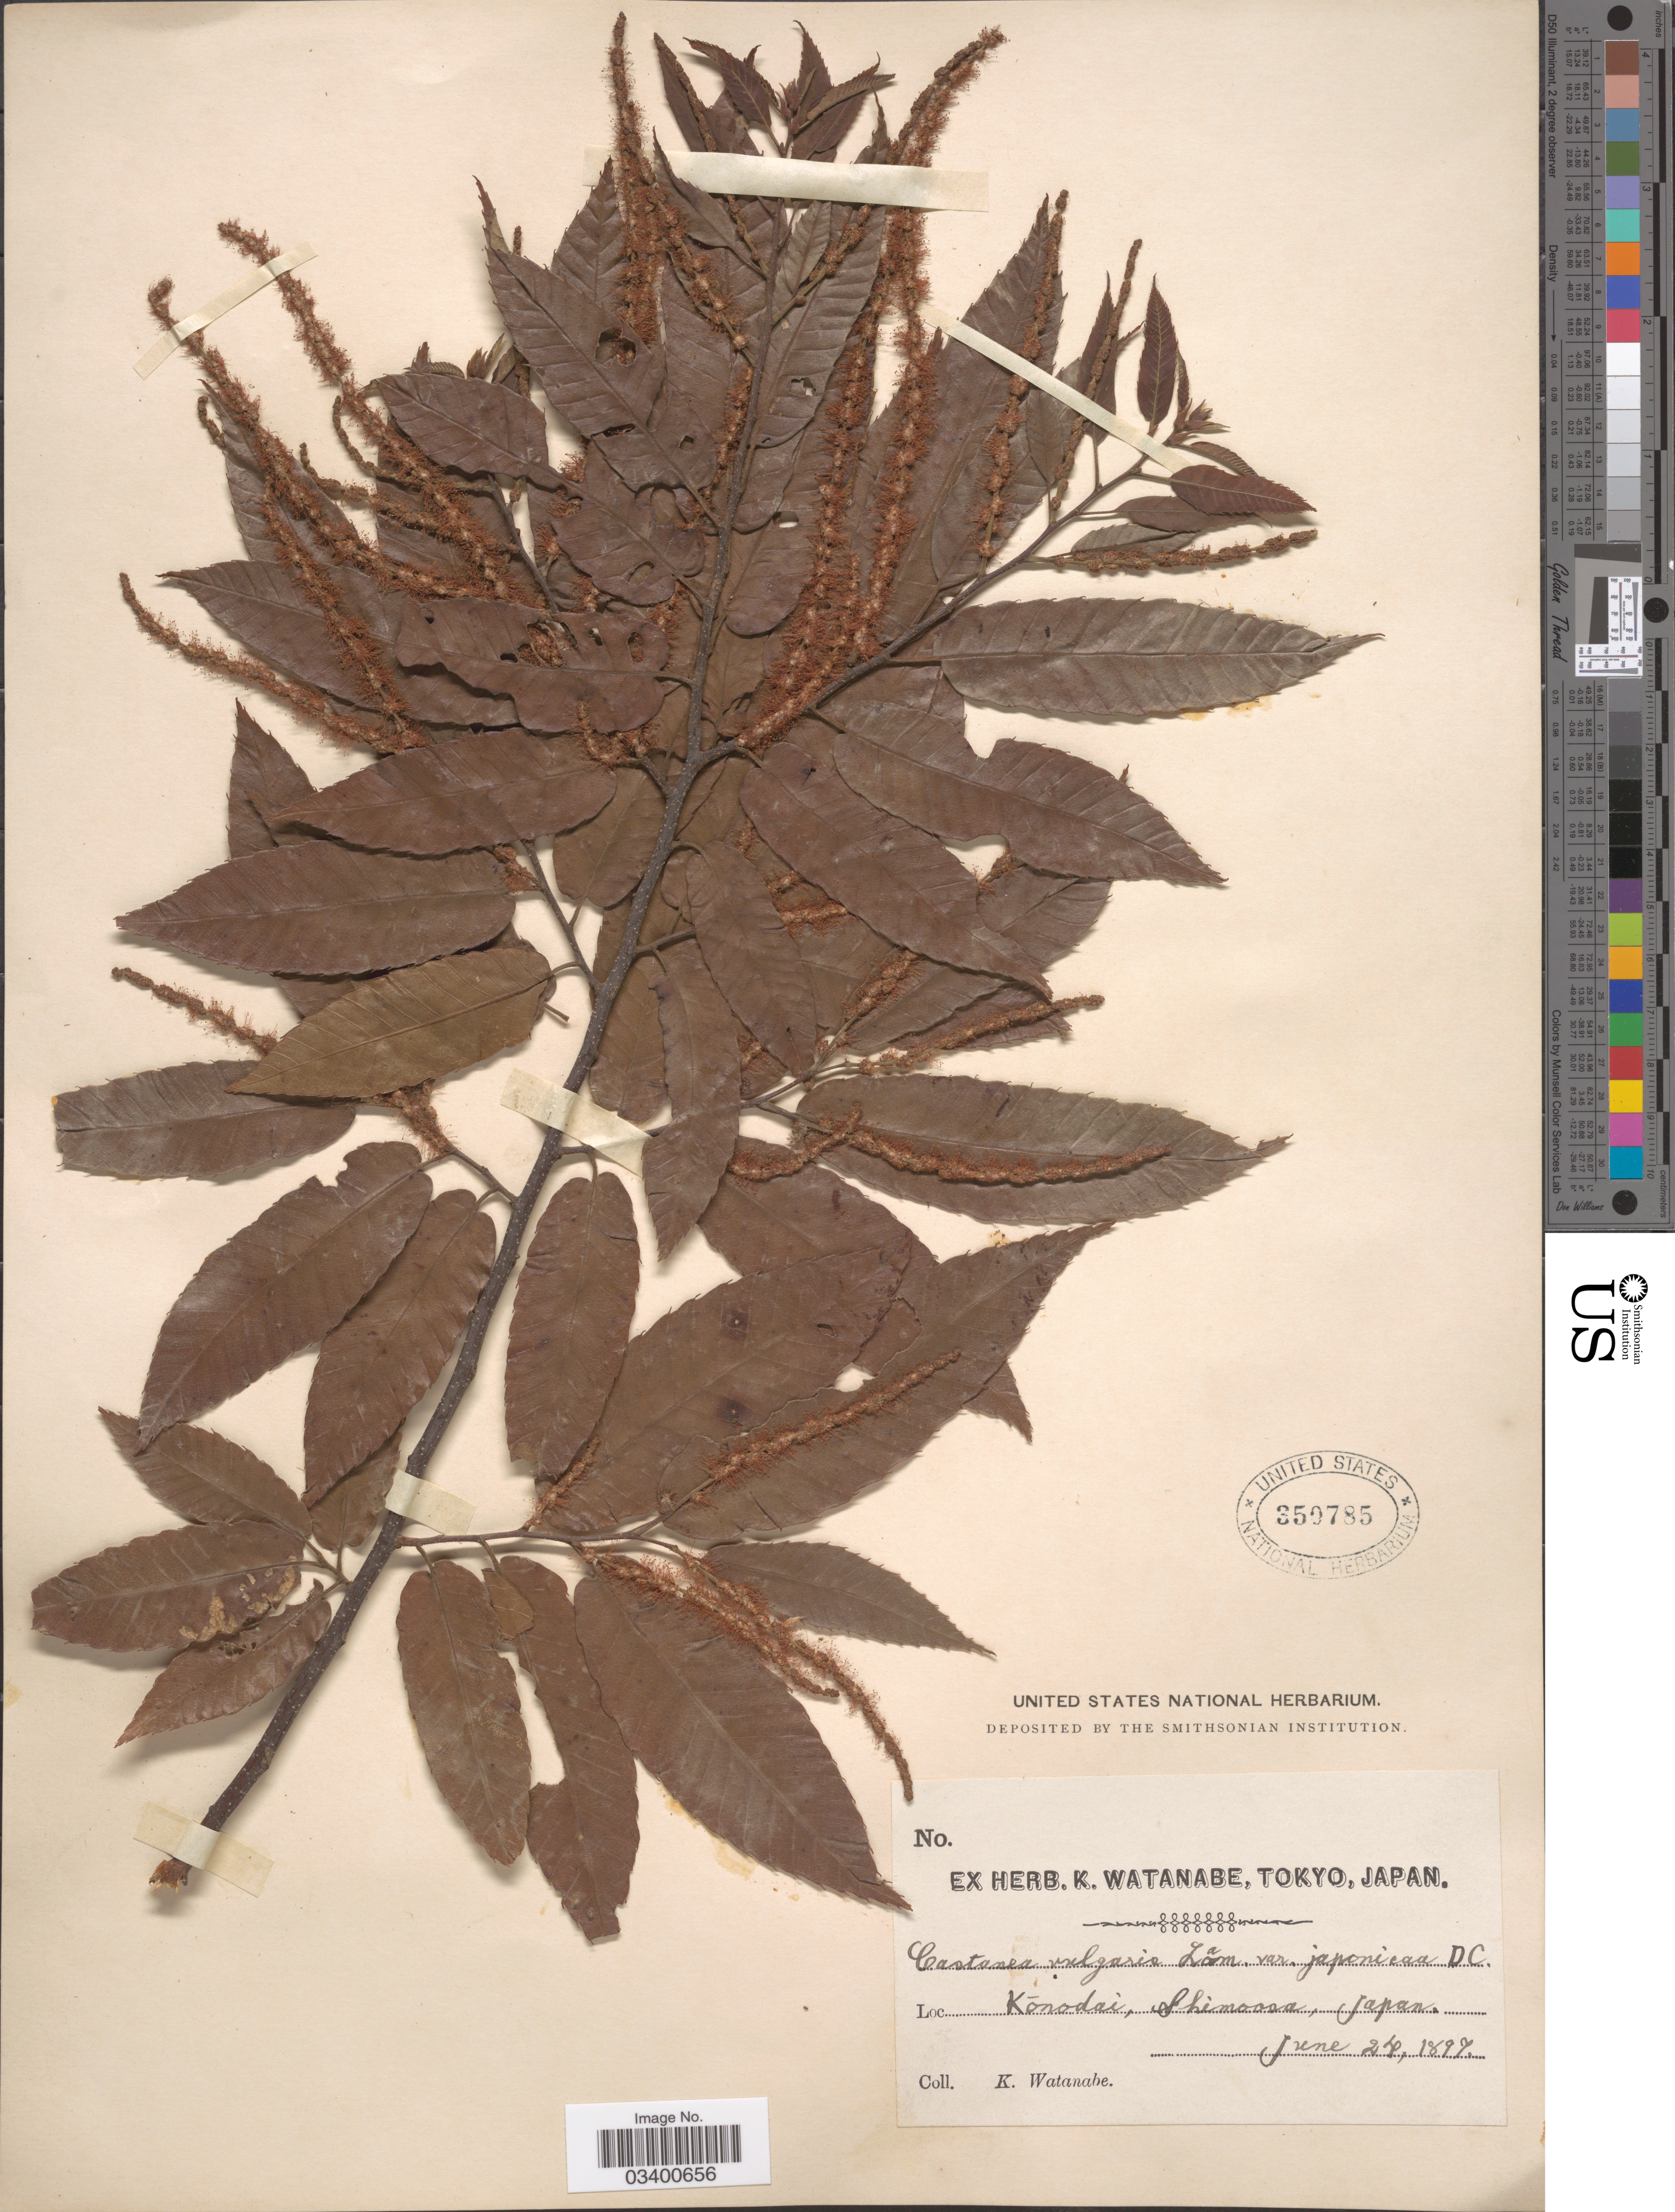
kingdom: Plantae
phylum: Tracheophyta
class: Magnoliopsida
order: Fagales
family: Fagaceae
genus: Castanea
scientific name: Castanea crenata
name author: Siebold & Zucc.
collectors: K. Watanabe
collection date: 1897-06-24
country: Japan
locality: Kōnodai, Shimoosa.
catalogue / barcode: US 350785